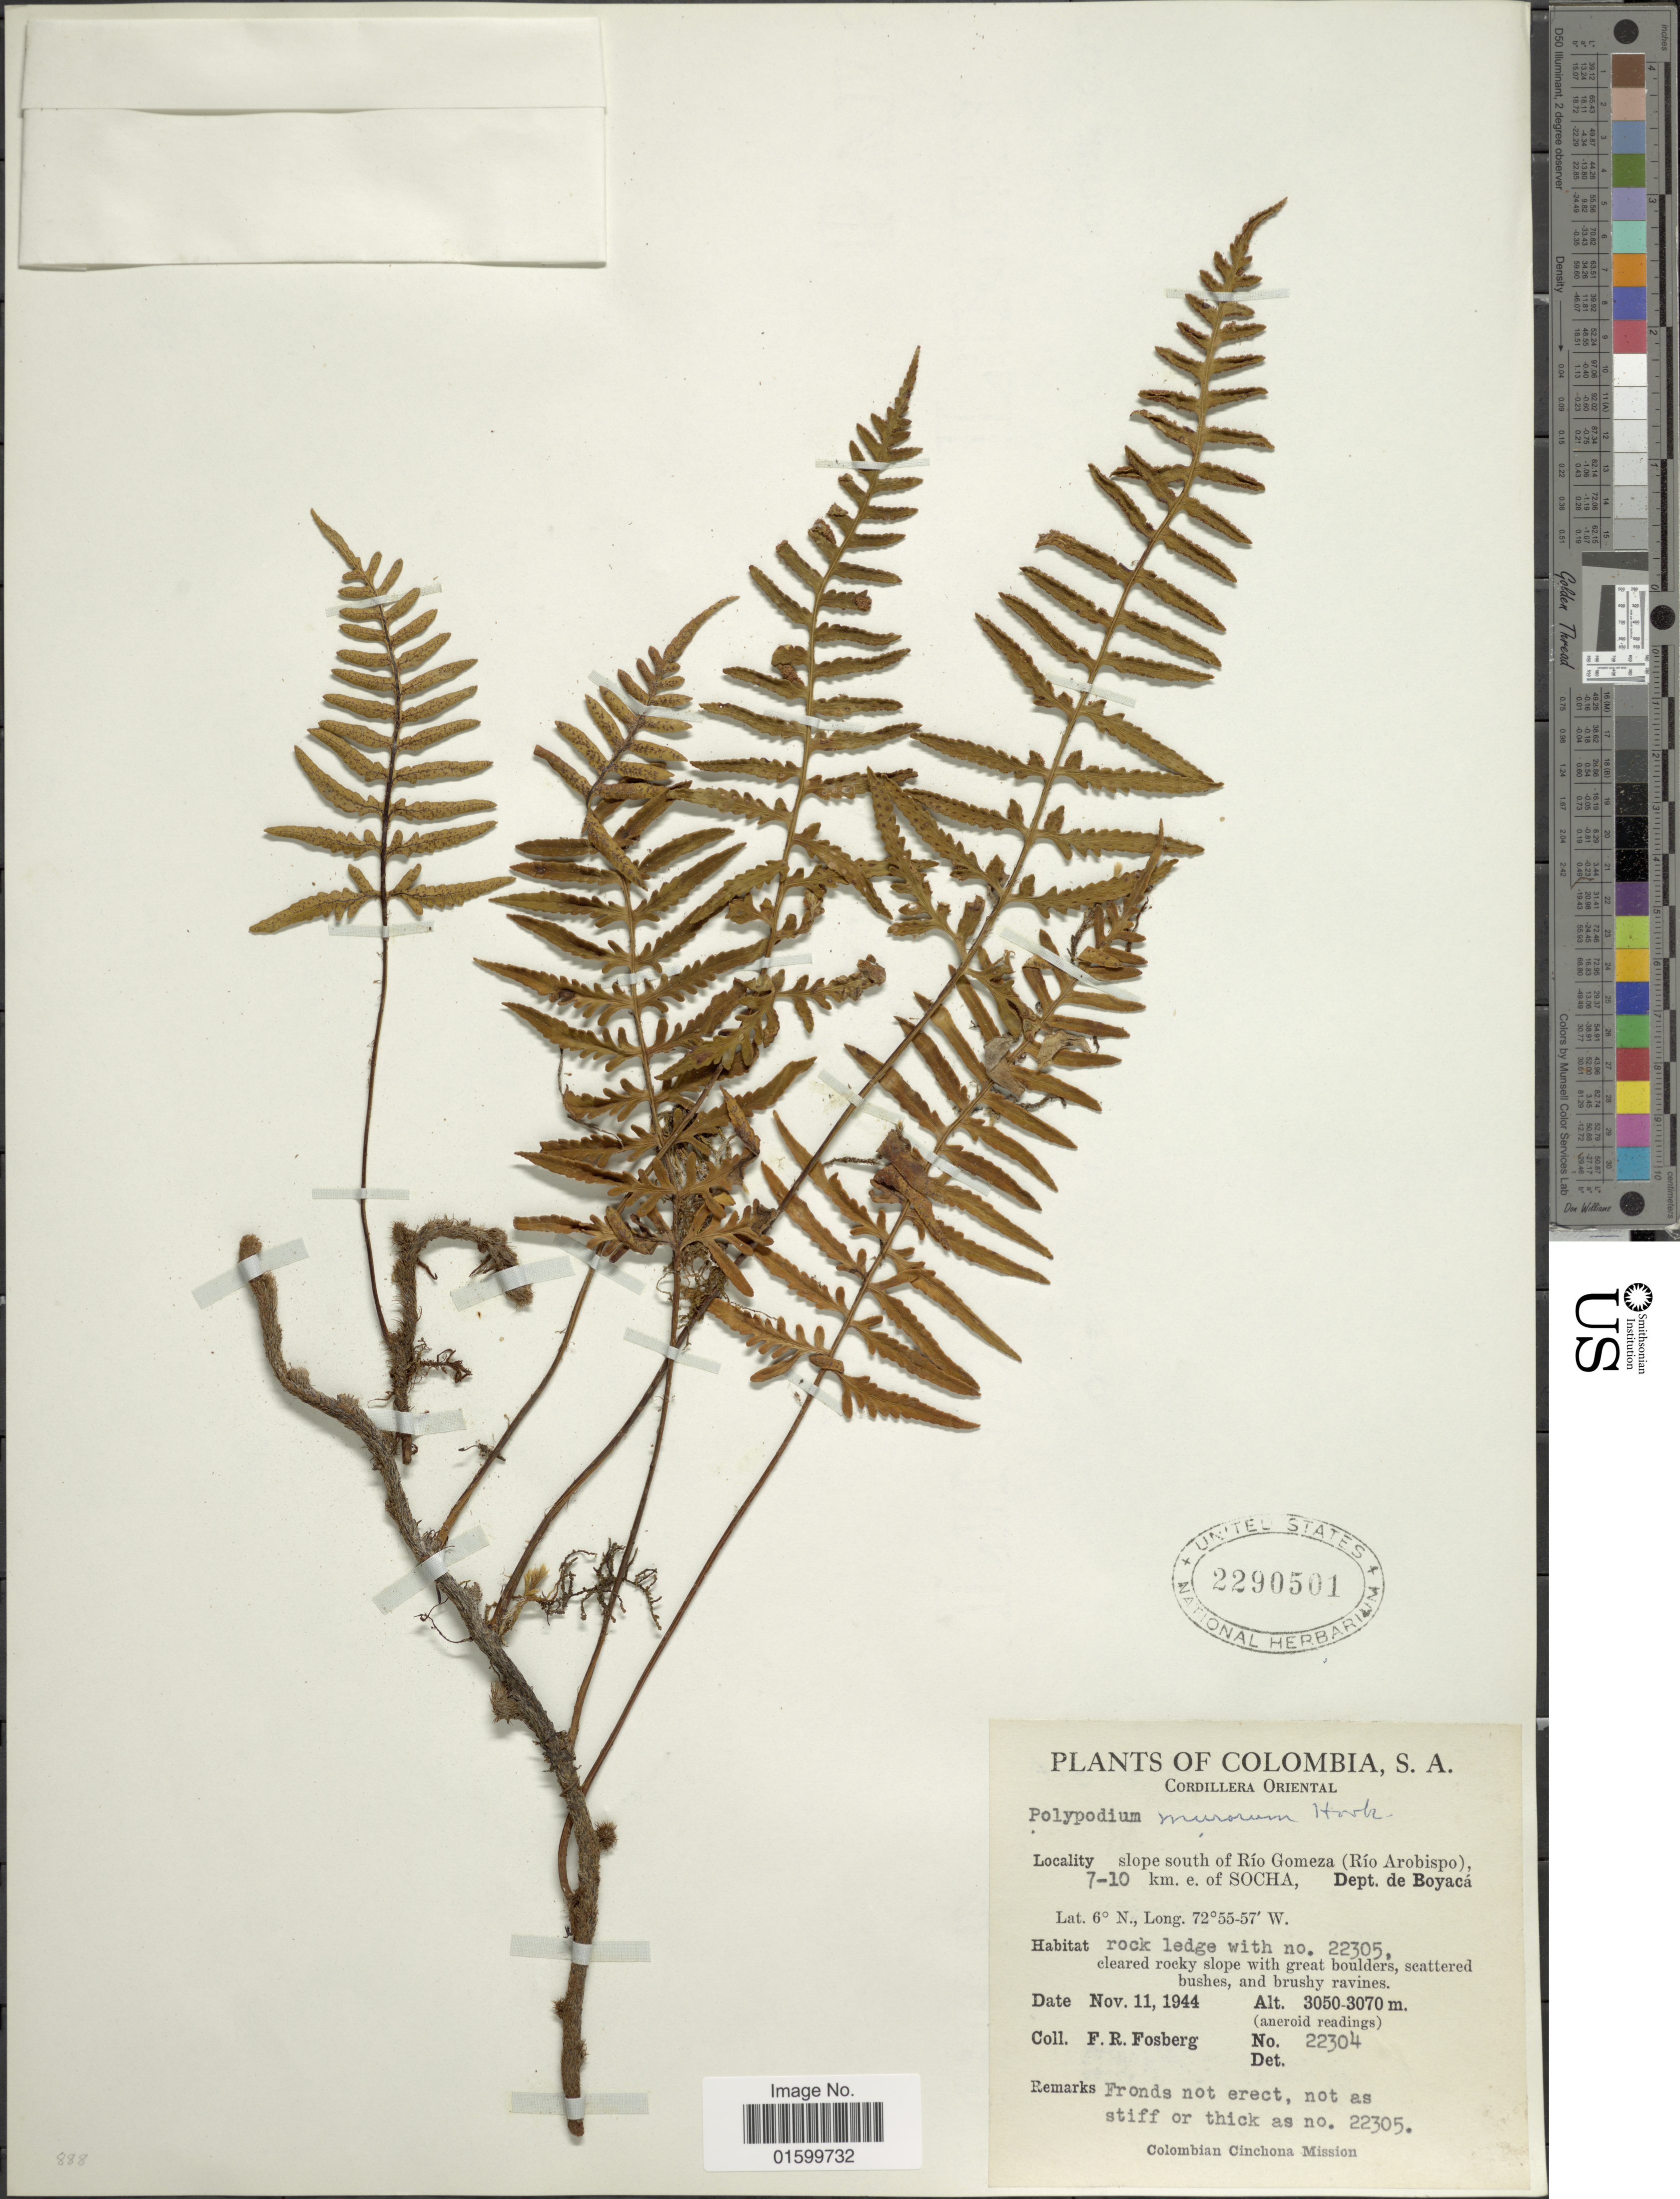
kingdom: Plantae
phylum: Tracheophyta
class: Polypodiopsida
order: Polypodiales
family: Polypodiaceae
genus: Pleopeltis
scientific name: Pleopeltis murorum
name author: (Hook.) A.R. Sm. & Tejero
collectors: F. R. Fosberg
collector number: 22304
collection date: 1944-11-11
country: Colombia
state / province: Boyacá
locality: Colombia, S. A., Cordillera Oriental, slope south of Rio Gomeza (Rio Arobispo), 7-10 km e. of Socha, Dept. de Boyaca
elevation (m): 3050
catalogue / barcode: US 2290501